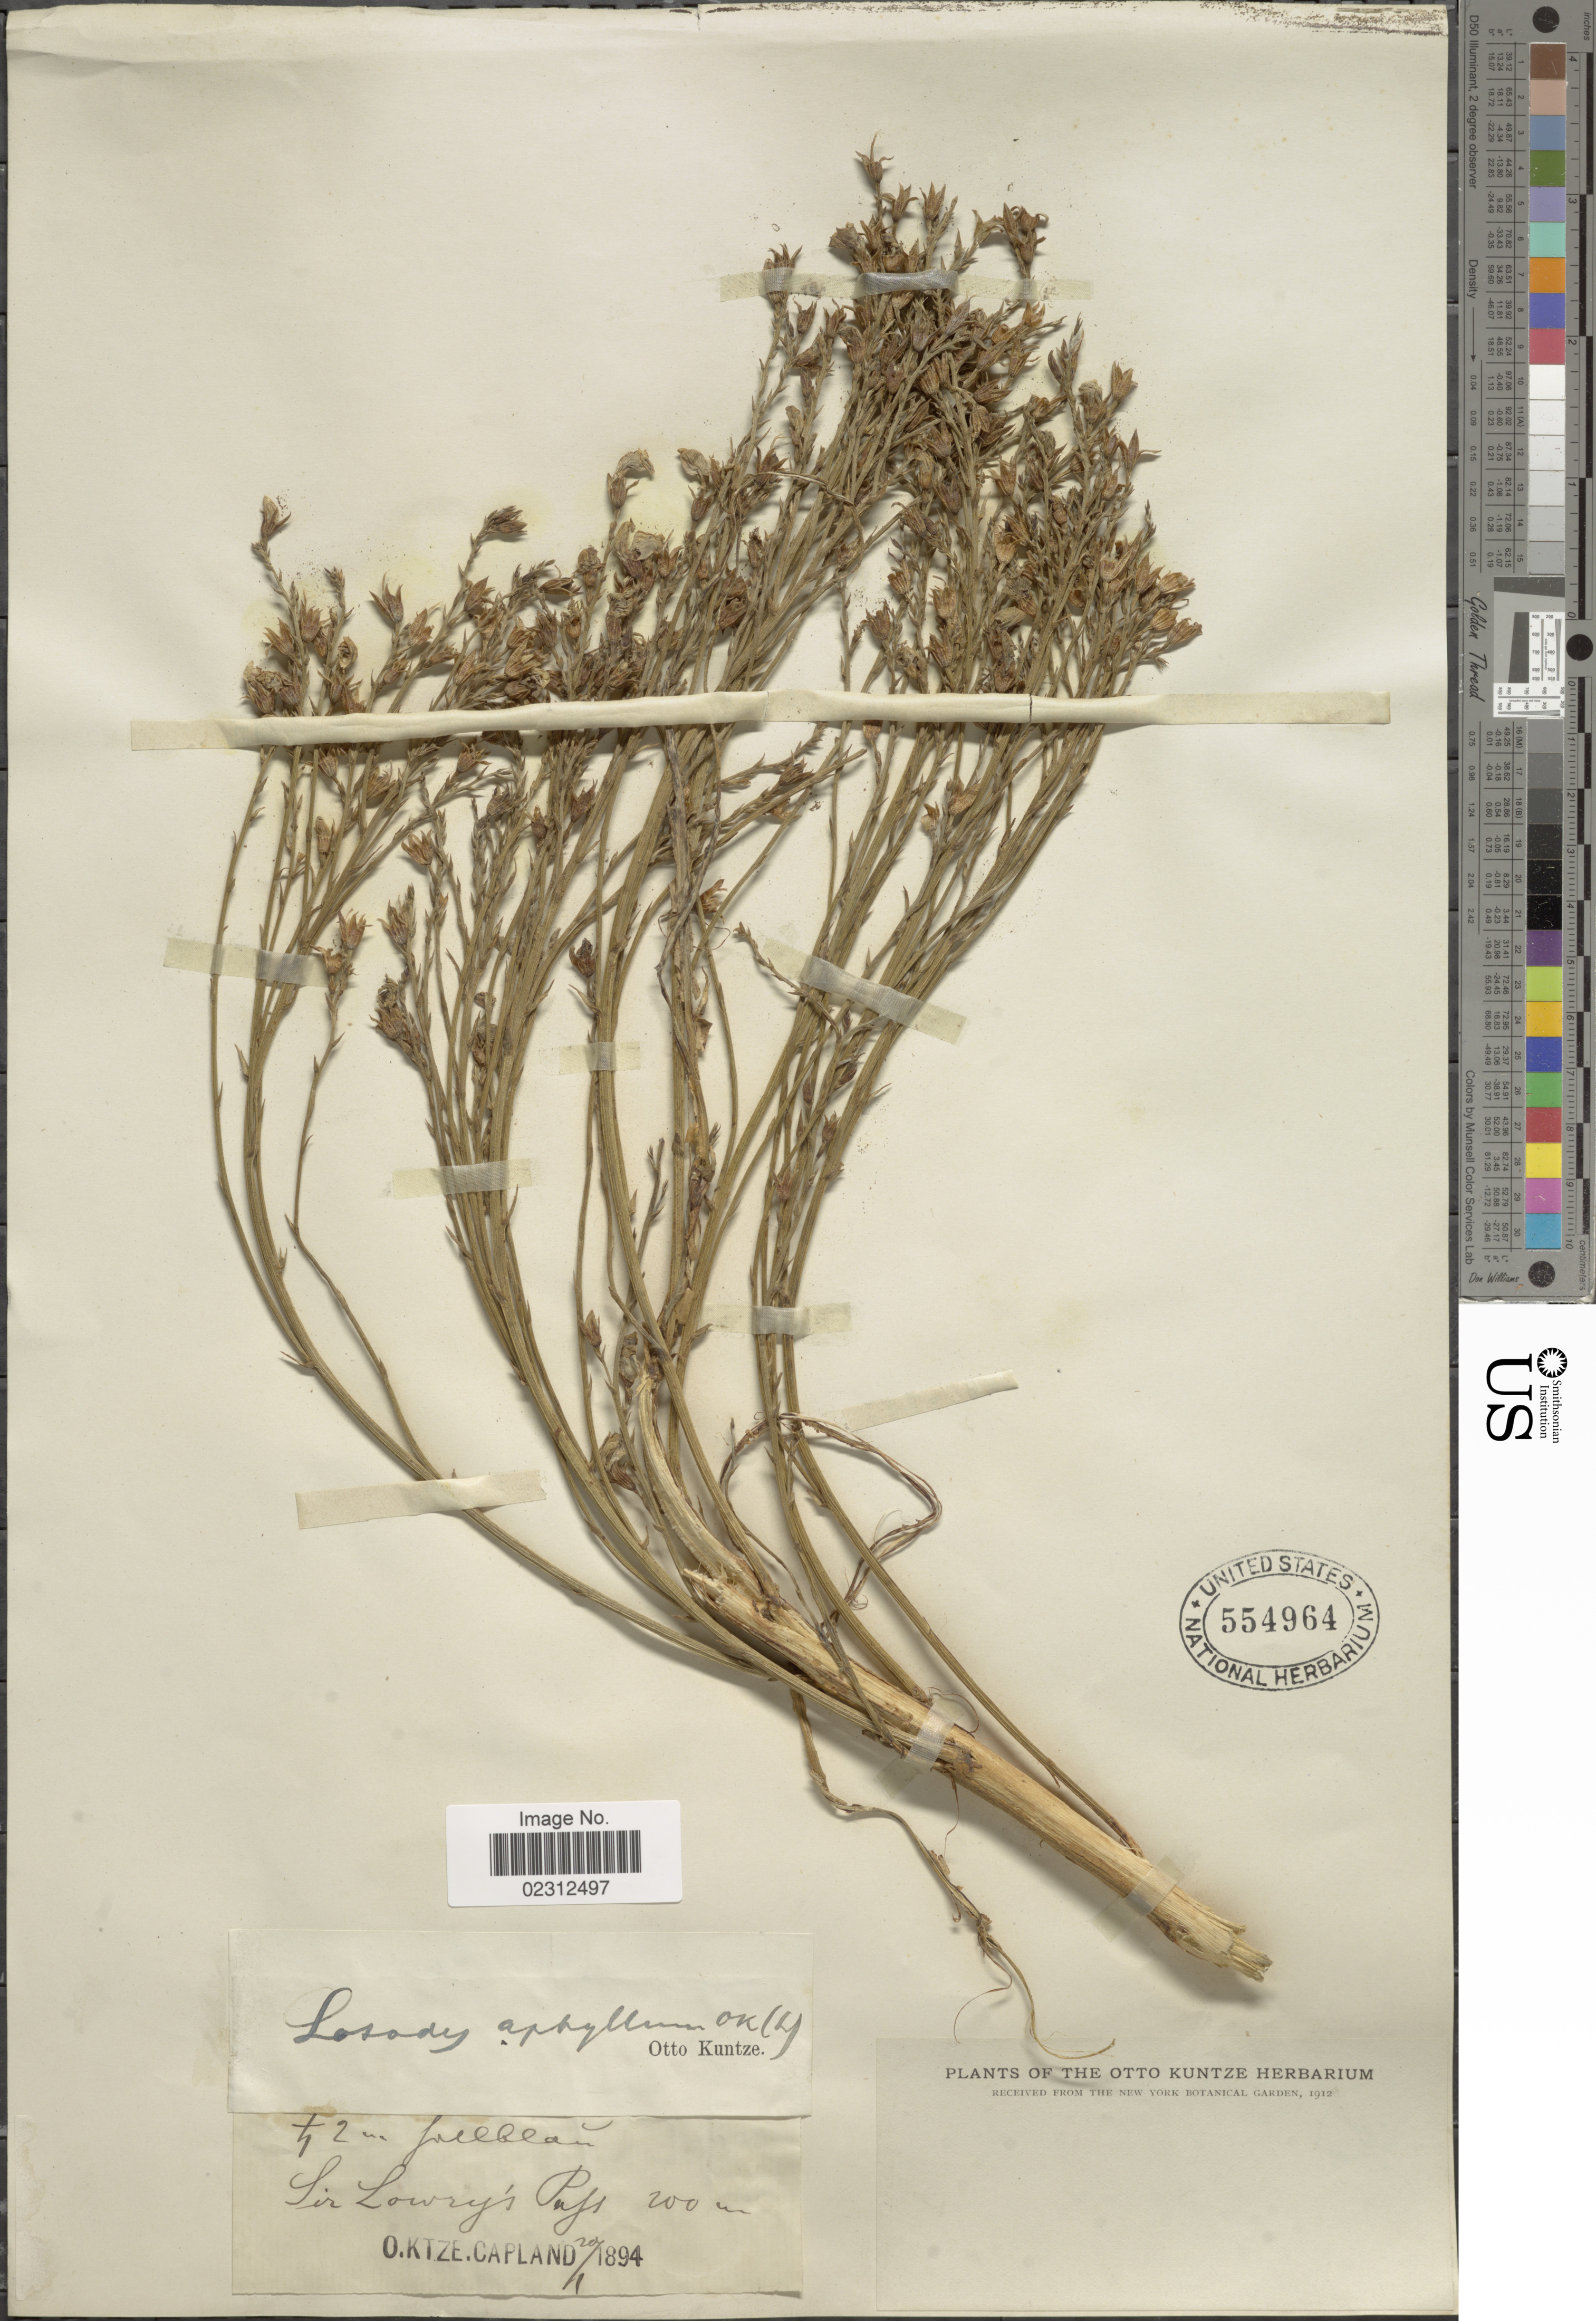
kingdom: Plantae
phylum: Tracheophyta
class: Magnoliopsida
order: Fabales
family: Fabaceae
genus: Psoralea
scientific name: Psoralea aphylla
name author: L.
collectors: C.E.O. Kuntze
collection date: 1894-01-20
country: South Africa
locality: In Lowry's Puffs [interpreted]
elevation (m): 200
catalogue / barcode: US 554964